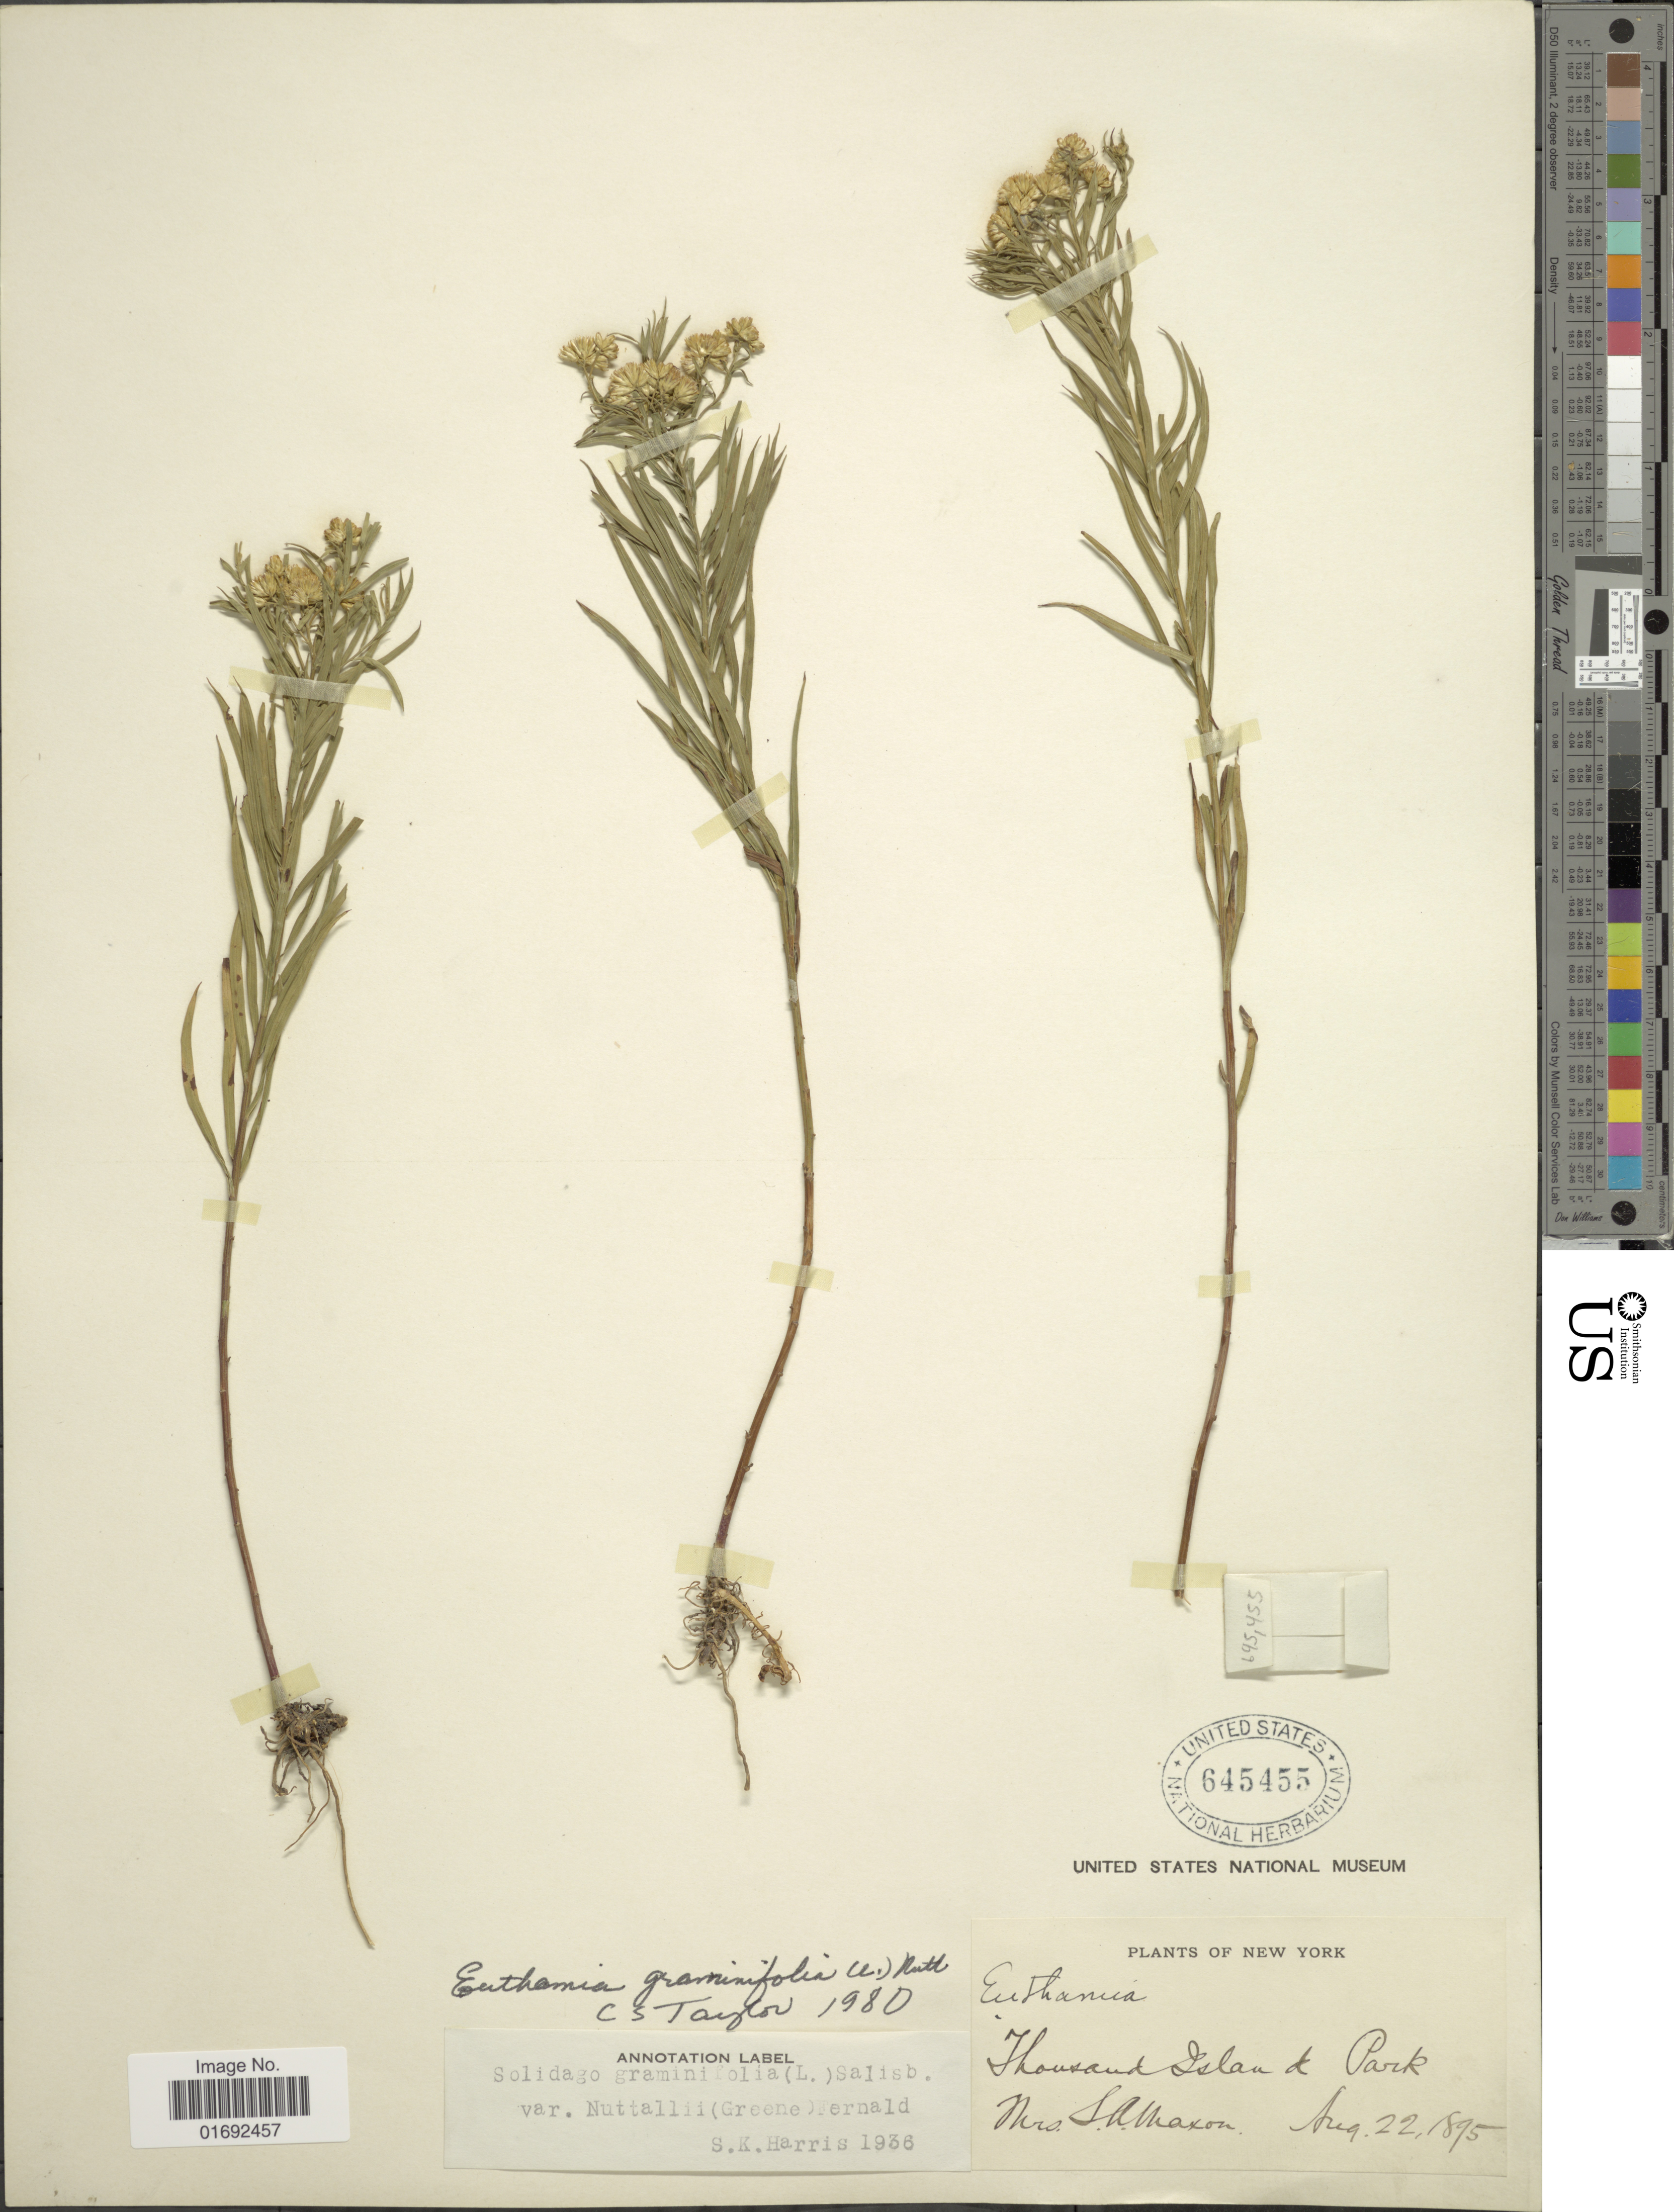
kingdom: Plantae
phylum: Tracheophyta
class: Magnoliopsida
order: Asterales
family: Asteraceae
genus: Euthamia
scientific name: Euthamia graminifolia var. nuttalii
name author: (S.W. Greene) W. Stone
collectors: S. A. Maxon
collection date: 1895-08-22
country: United States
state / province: New York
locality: Thousand Island Park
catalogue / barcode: US 645455